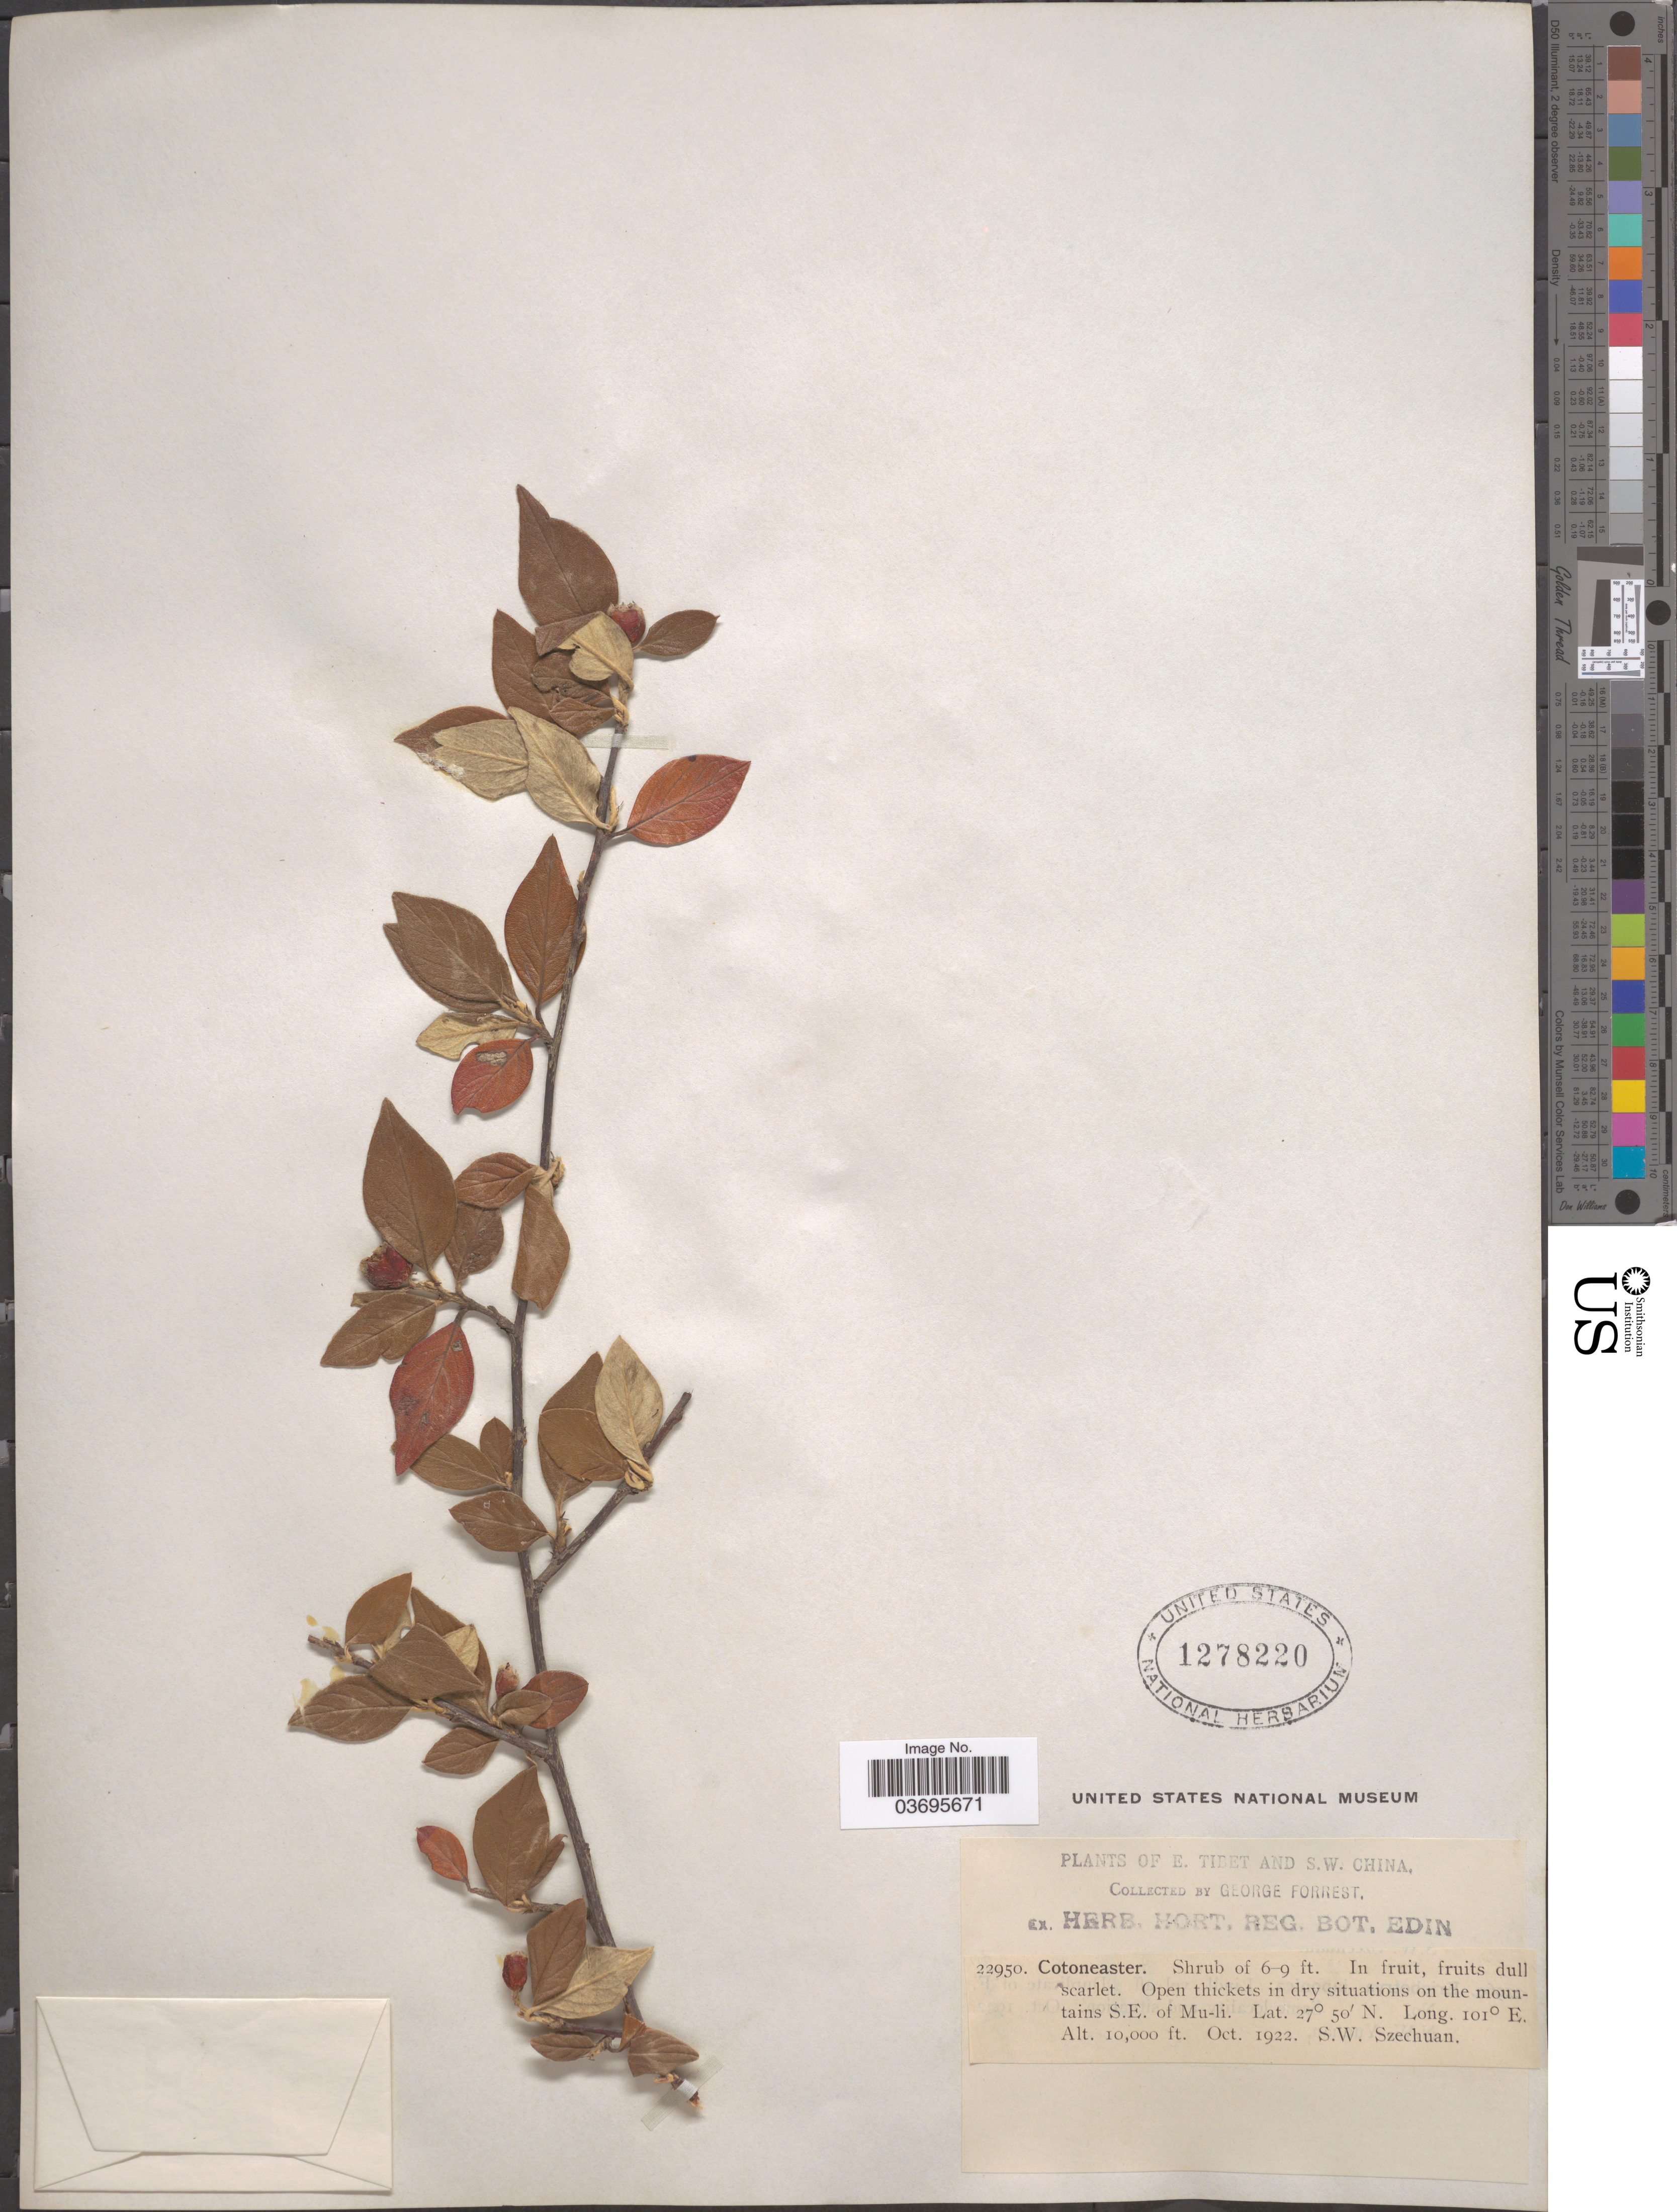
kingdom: Plantae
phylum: Tracheophyta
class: Magnoliopsida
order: Rosales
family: Rosaceae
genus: Cotoneaster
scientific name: Cotoneaster sp.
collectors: G. Forrest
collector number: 22950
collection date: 1922-10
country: China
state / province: Sichuan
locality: E. Tibet and S.W. China. On the mountains S.E. of Mu-li. S.W. Szechuan.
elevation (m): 3048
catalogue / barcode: US 1278220